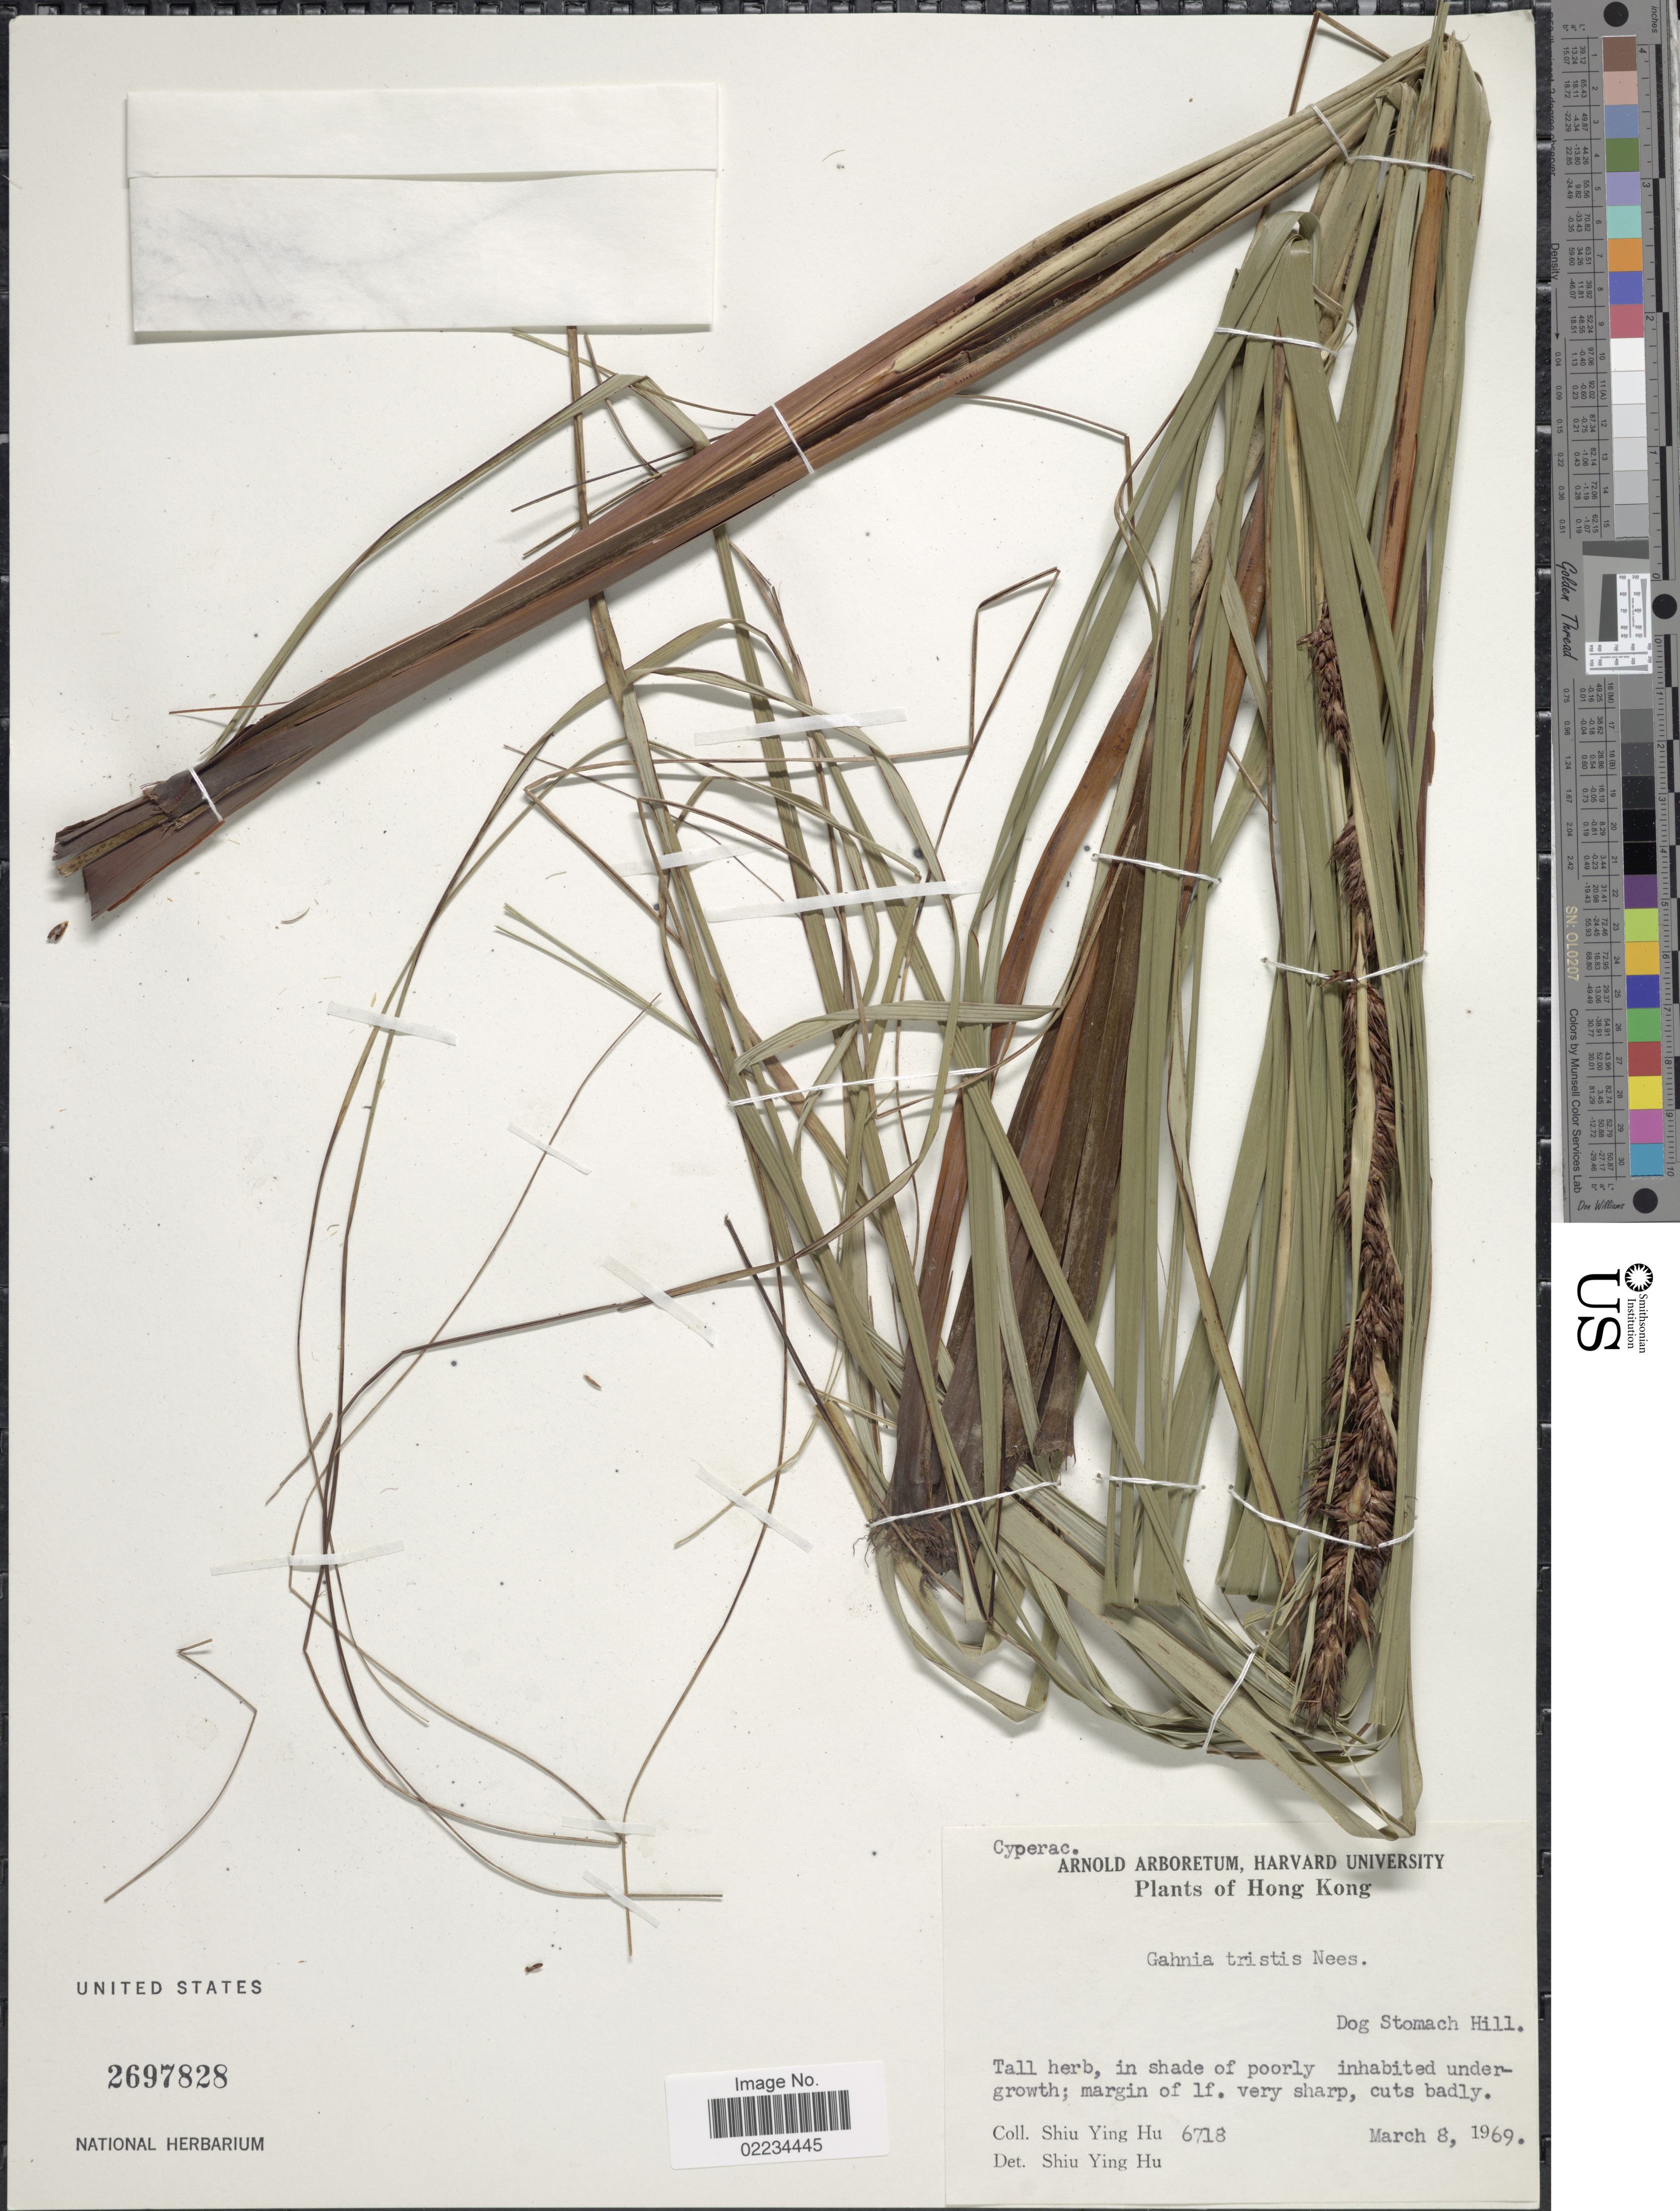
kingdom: Plantae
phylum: Tracheophyta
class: Liliopsida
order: Poales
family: Cyperaceae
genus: Gahnia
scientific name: Gahnia tristis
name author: Nees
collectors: S. Y. Hu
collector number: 6718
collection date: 1969-03-08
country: China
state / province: Hong Kong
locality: Dog Stomach Hill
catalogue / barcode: US 2697828